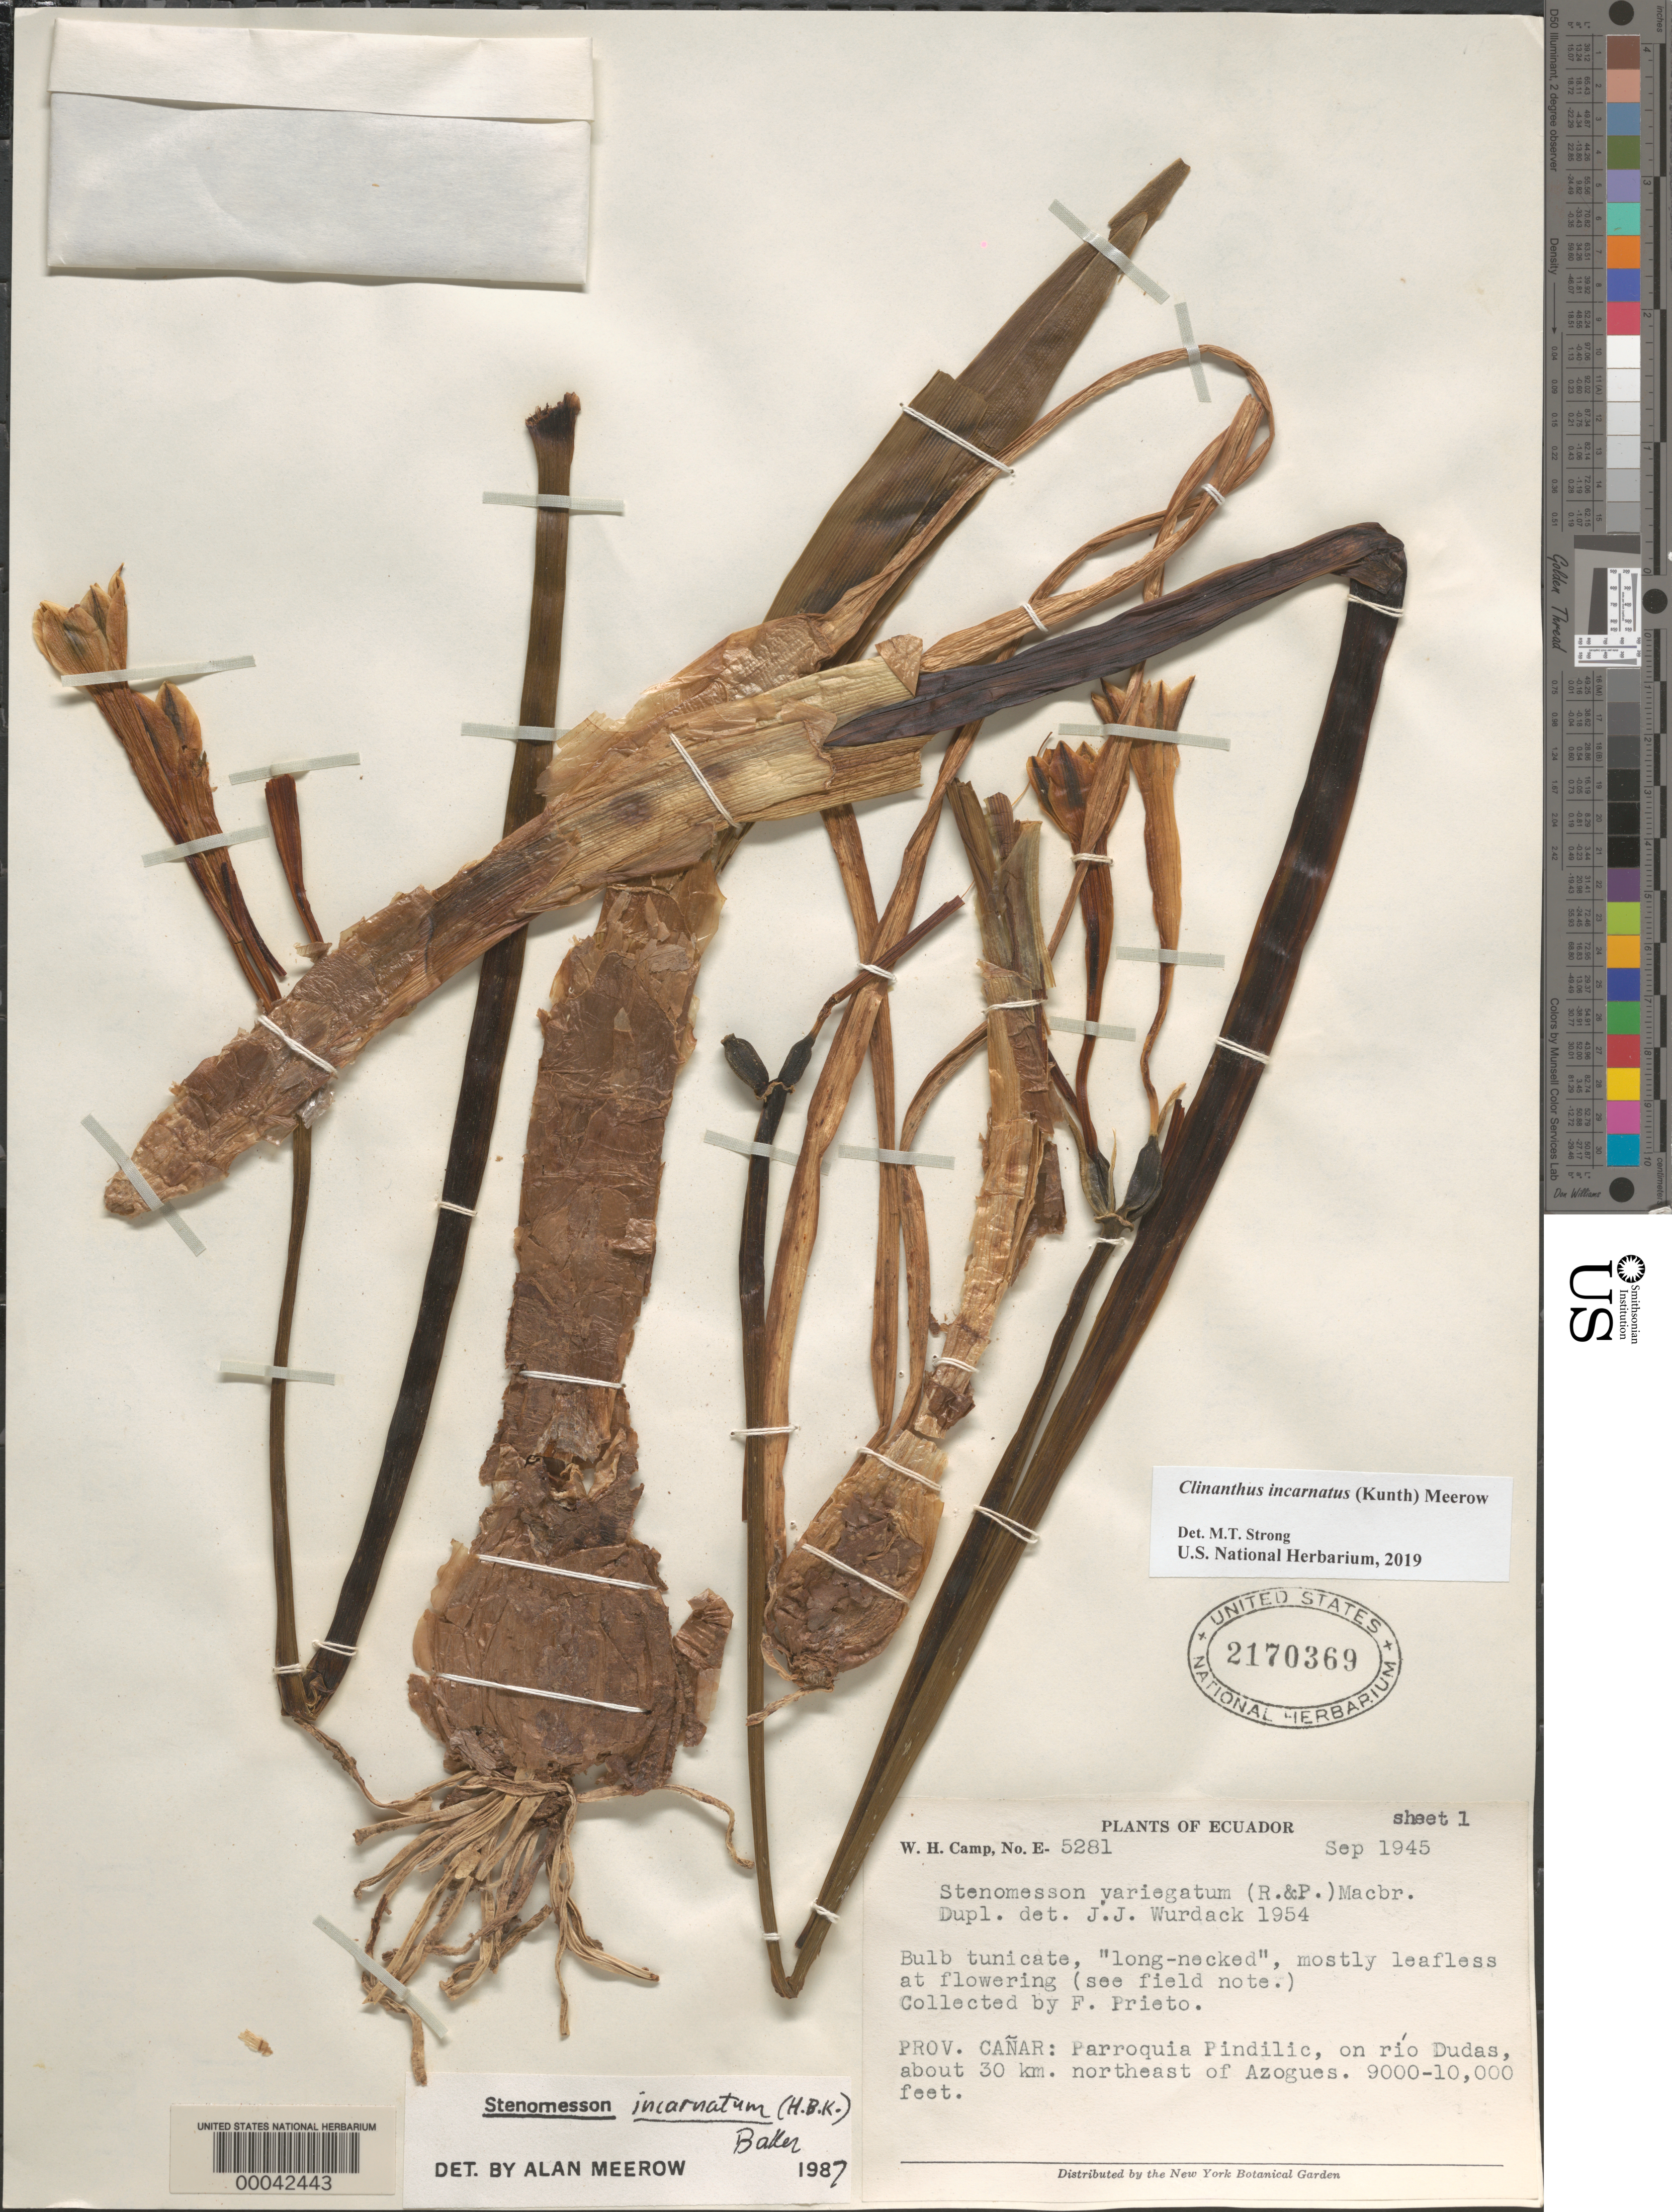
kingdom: Plantae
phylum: Tracheophyta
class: Liliopsida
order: Asparagales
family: Amaryllidaceae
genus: Clinanthus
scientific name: Clinanthus incarnatus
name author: (Kunth) Meerow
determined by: Strong, Mark T., (BOT), Smithsonian Institution - National Museum of Natural History (UNITED STATES)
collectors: F. Prieto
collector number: E-5281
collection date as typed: Sep 1945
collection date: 1945-09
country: Ecuador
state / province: Cañar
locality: Parroquia Pindilic, on Rio Dudas, about 30 km NE of Azogues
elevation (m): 2743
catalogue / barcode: US 2170369